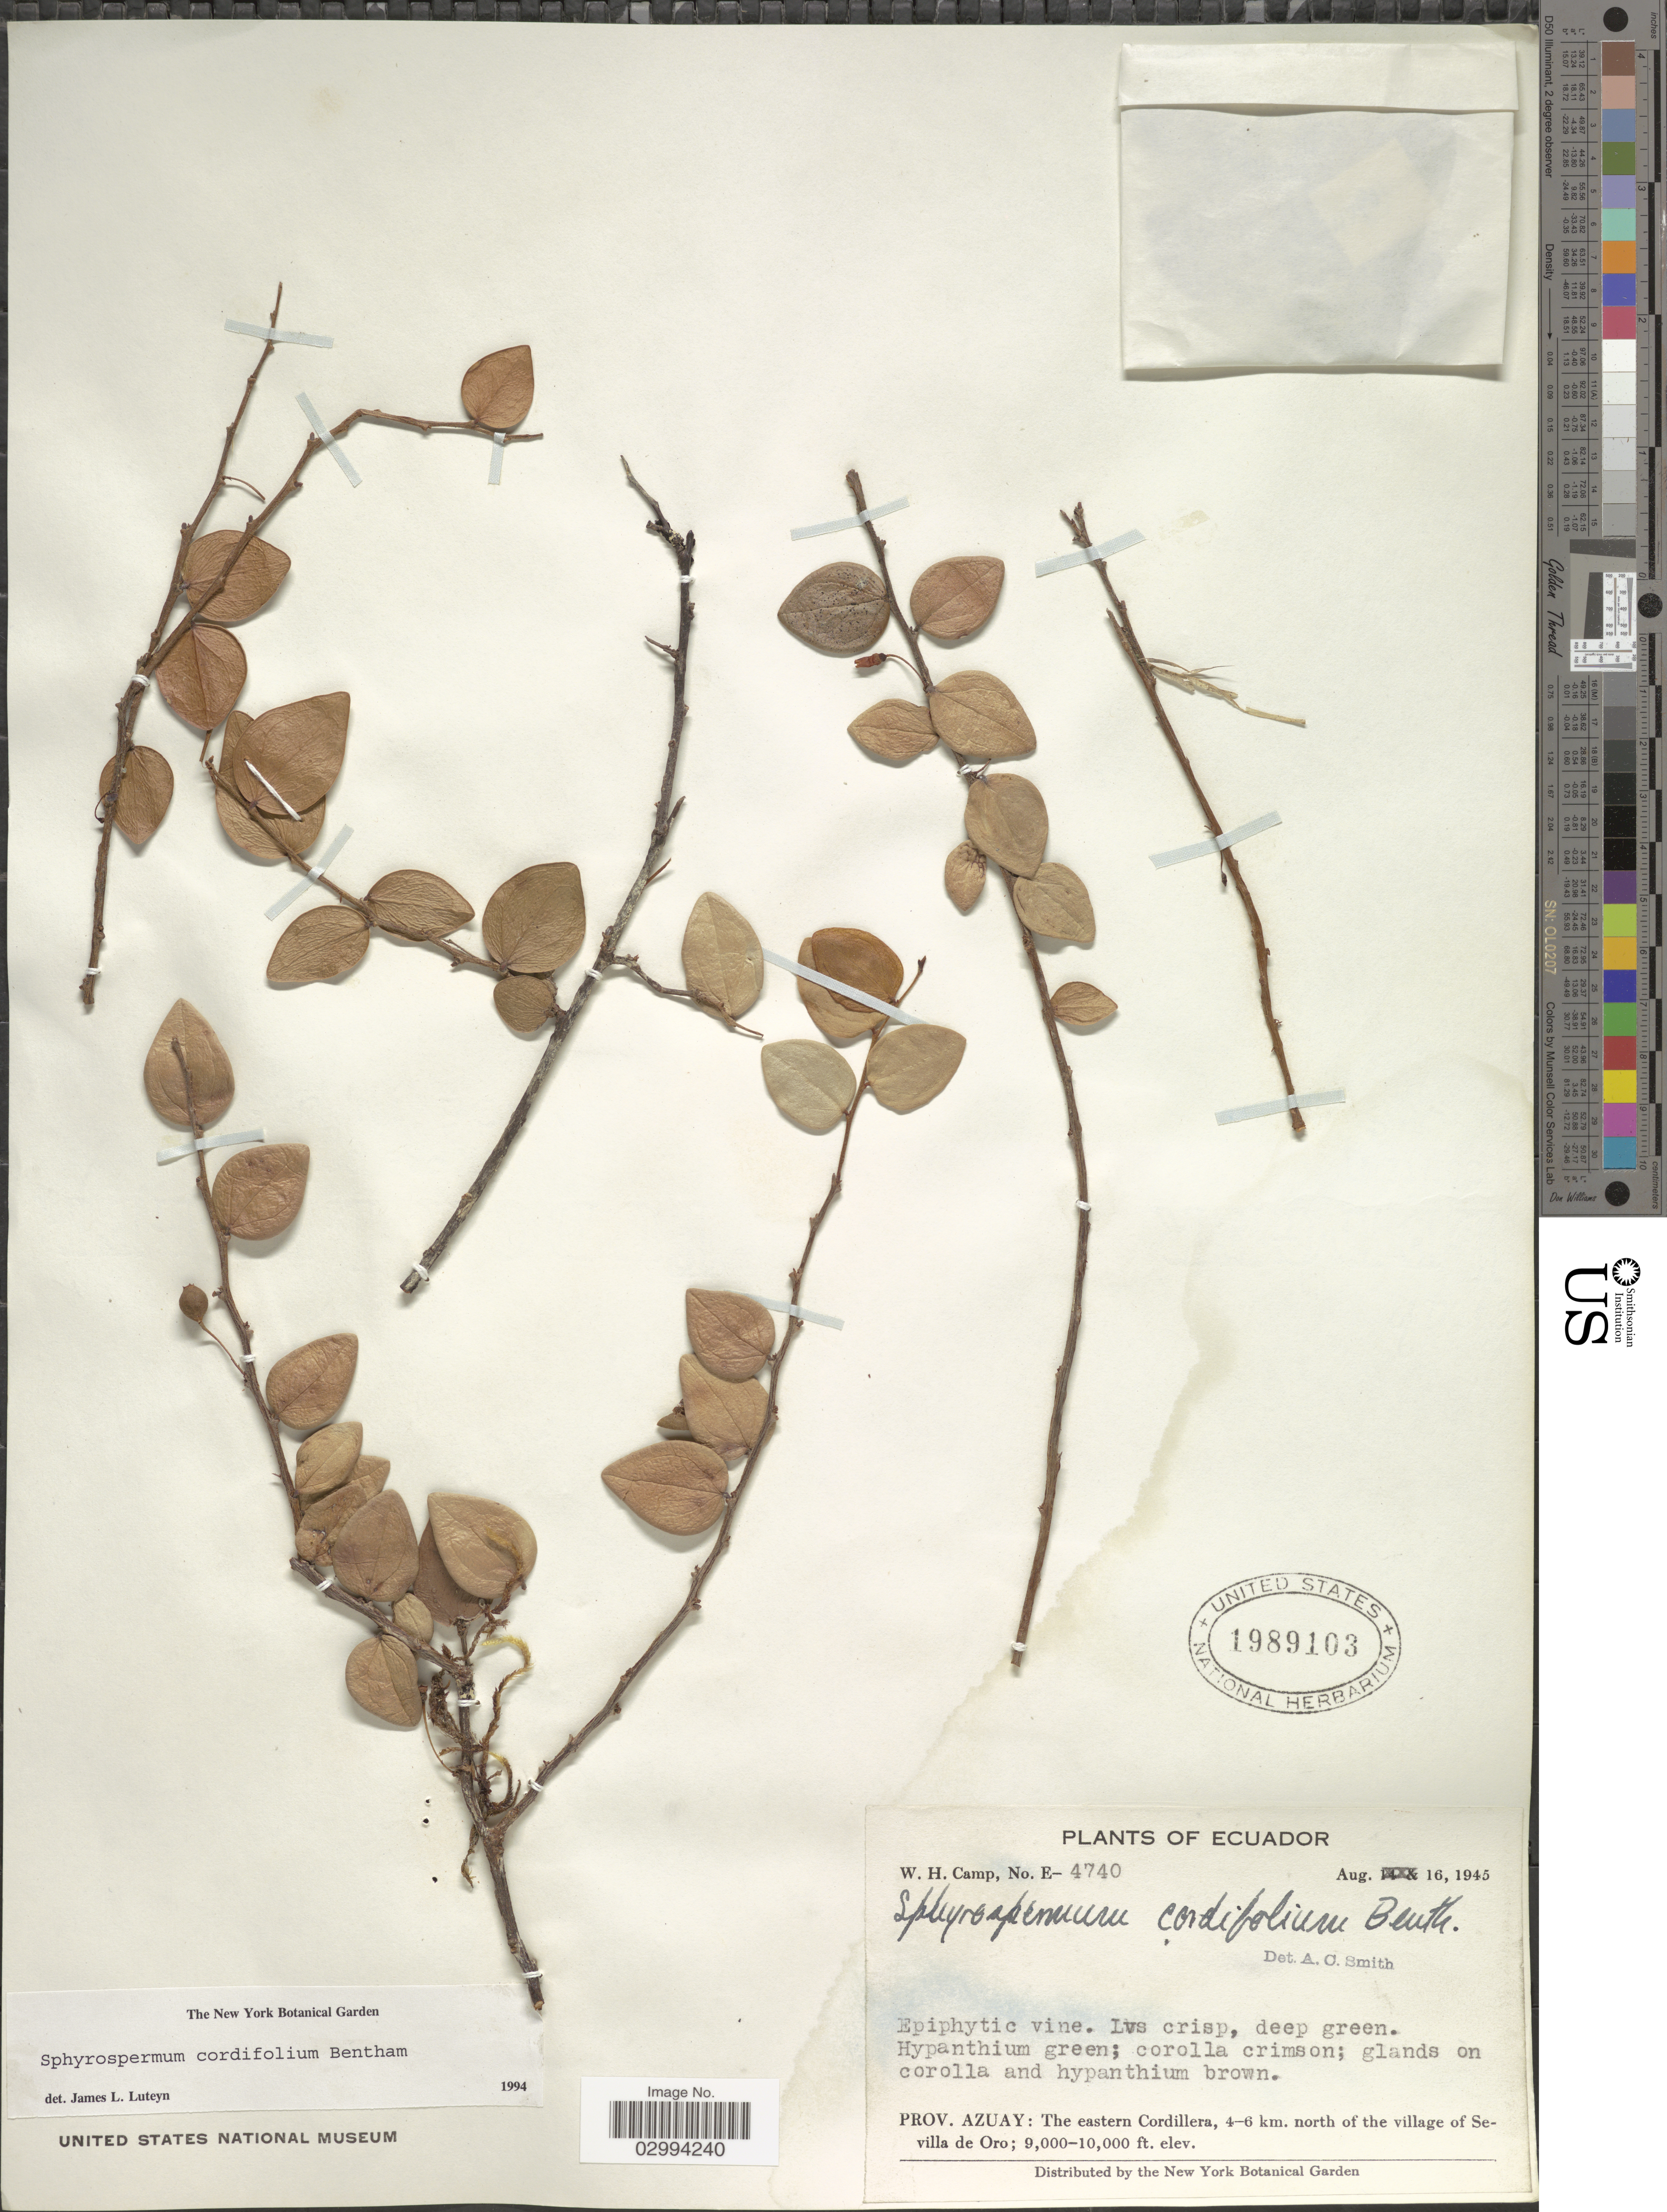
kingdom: Plantae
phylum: Tracheophyta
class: Magnoliopsida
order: Ericales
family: Ericaceae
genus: Sphyrospermum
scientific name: Sphyrospermum cordifolium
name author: Benth.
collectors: W. H. Camp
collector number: E-4740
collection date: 1945-08-16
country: Ecuador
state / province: Azuay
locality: The eastern Cordillera, 4-6 km. north of the village of Sevilla de Oro.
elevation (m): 2743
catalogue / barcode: US 1989103